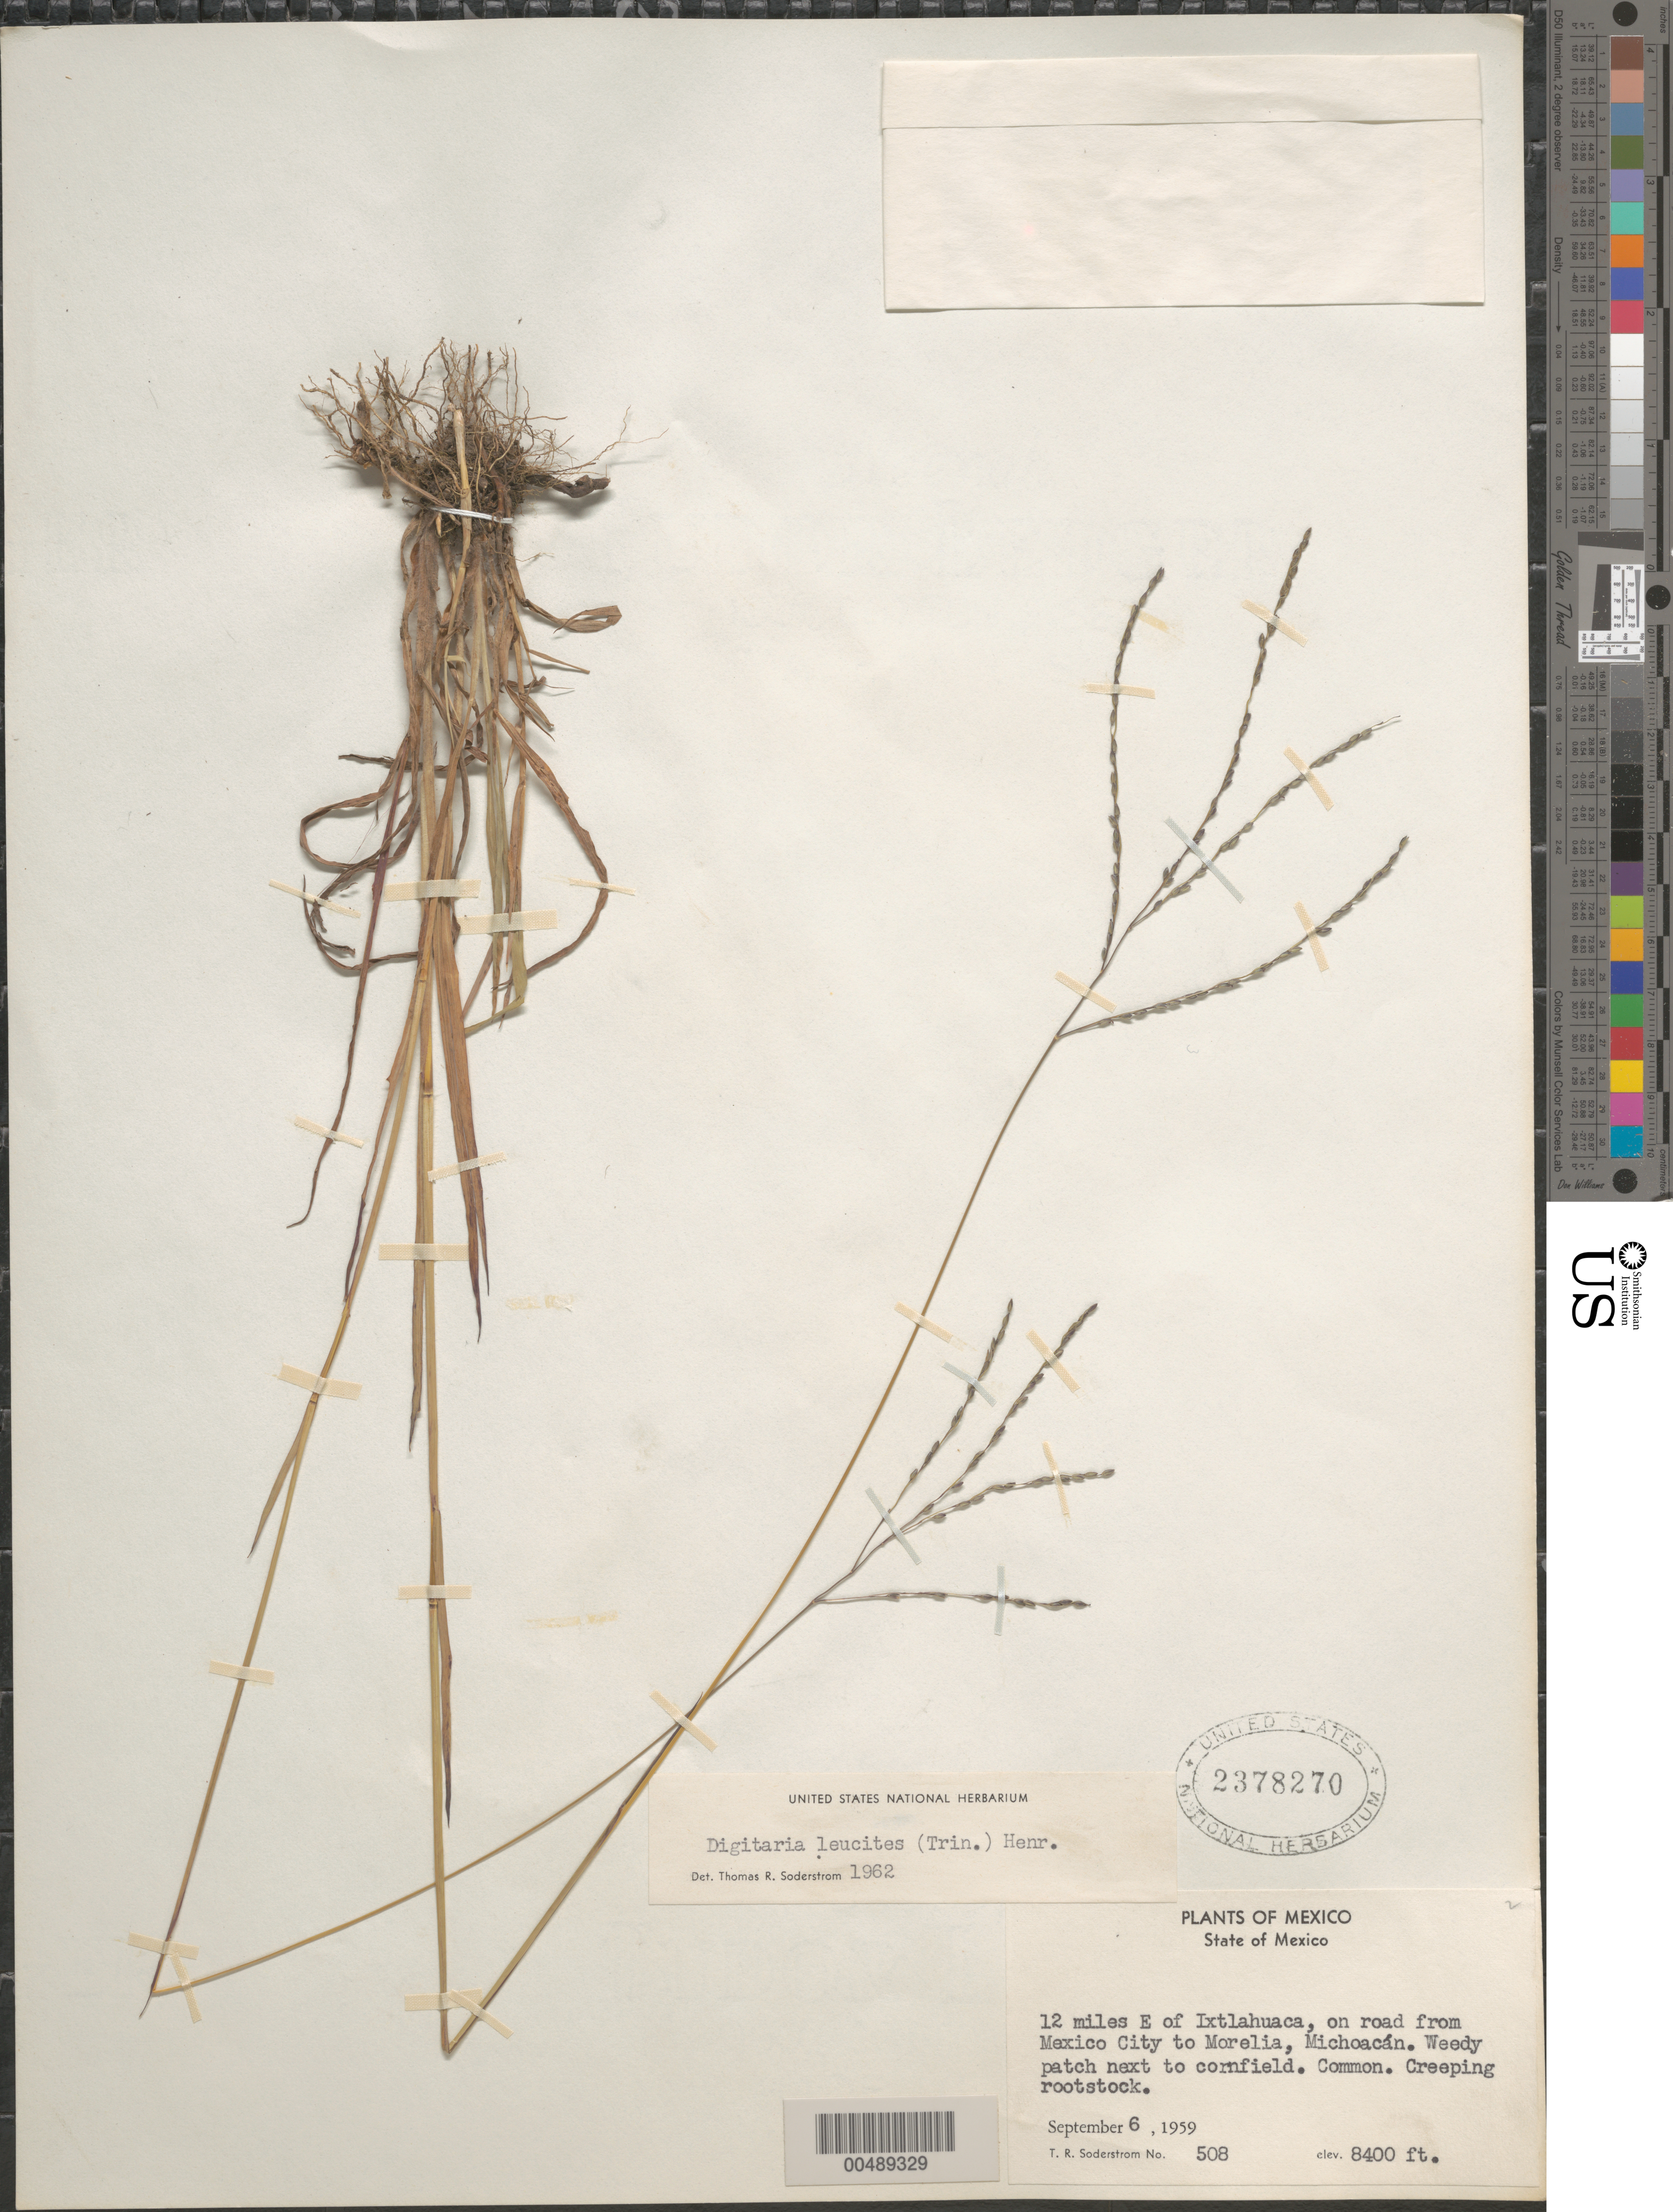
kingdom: Plantae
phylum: Tracheophyta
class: Liliopsida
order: Poales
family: Poaceae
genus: Digitaria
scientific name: Digitaria leucites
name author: (Trin.) Henr.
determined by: Soderstrom, T. R.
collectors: T. R. Soderstrom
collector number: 508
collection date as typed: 6 Sep 1959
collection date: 1959-09-06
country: Mexico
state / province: México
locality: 12 mi E of Ixtlahuaca, on rd from Mexico City to Morelia, Michoacán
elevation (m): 2560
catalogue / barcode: US 2378270